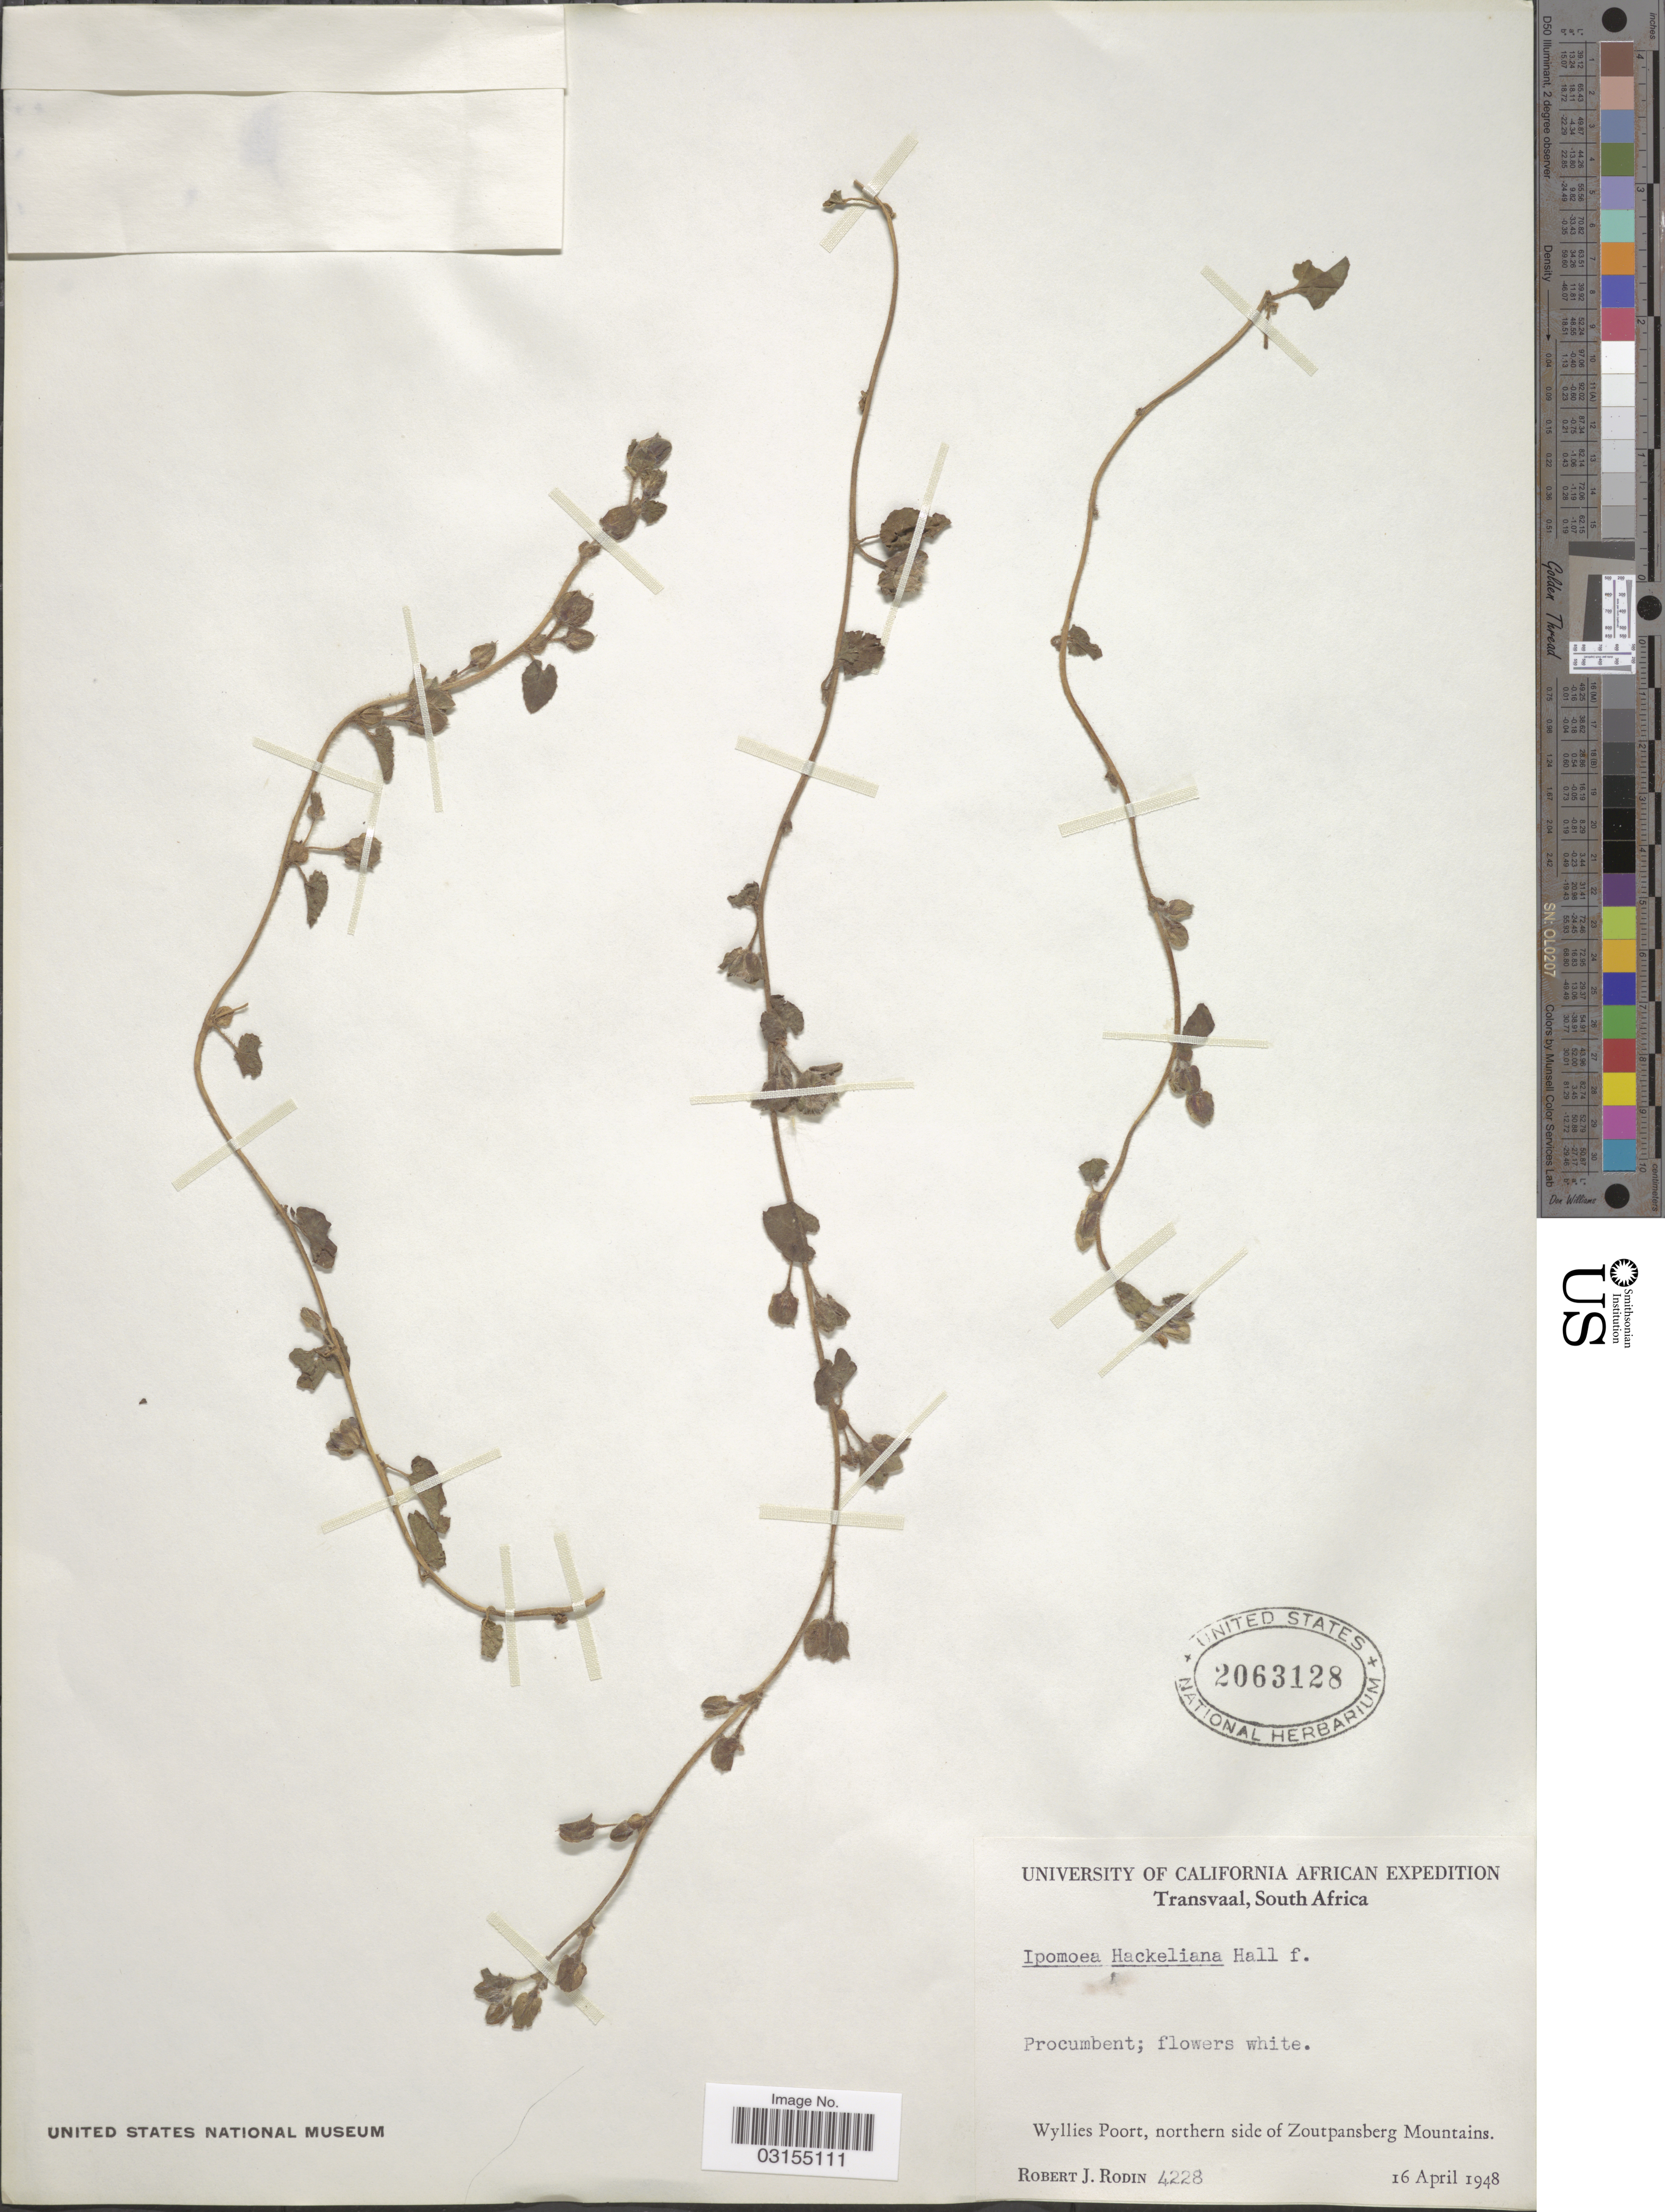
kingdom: Plantae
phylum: Tracheophyta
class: Magnoliopsida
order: Solanales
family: Convolvulaceae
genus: Ipomoea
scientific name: Ipomoea hackeliana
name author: (Schinz) Hallier f.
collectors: R. J. Rodin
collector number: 4228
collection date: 1948-04-16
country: South Africa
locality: Transvaal. Wyllies Poort, northern side of Zoutpansberg Mountains.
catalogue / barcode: US 2063128